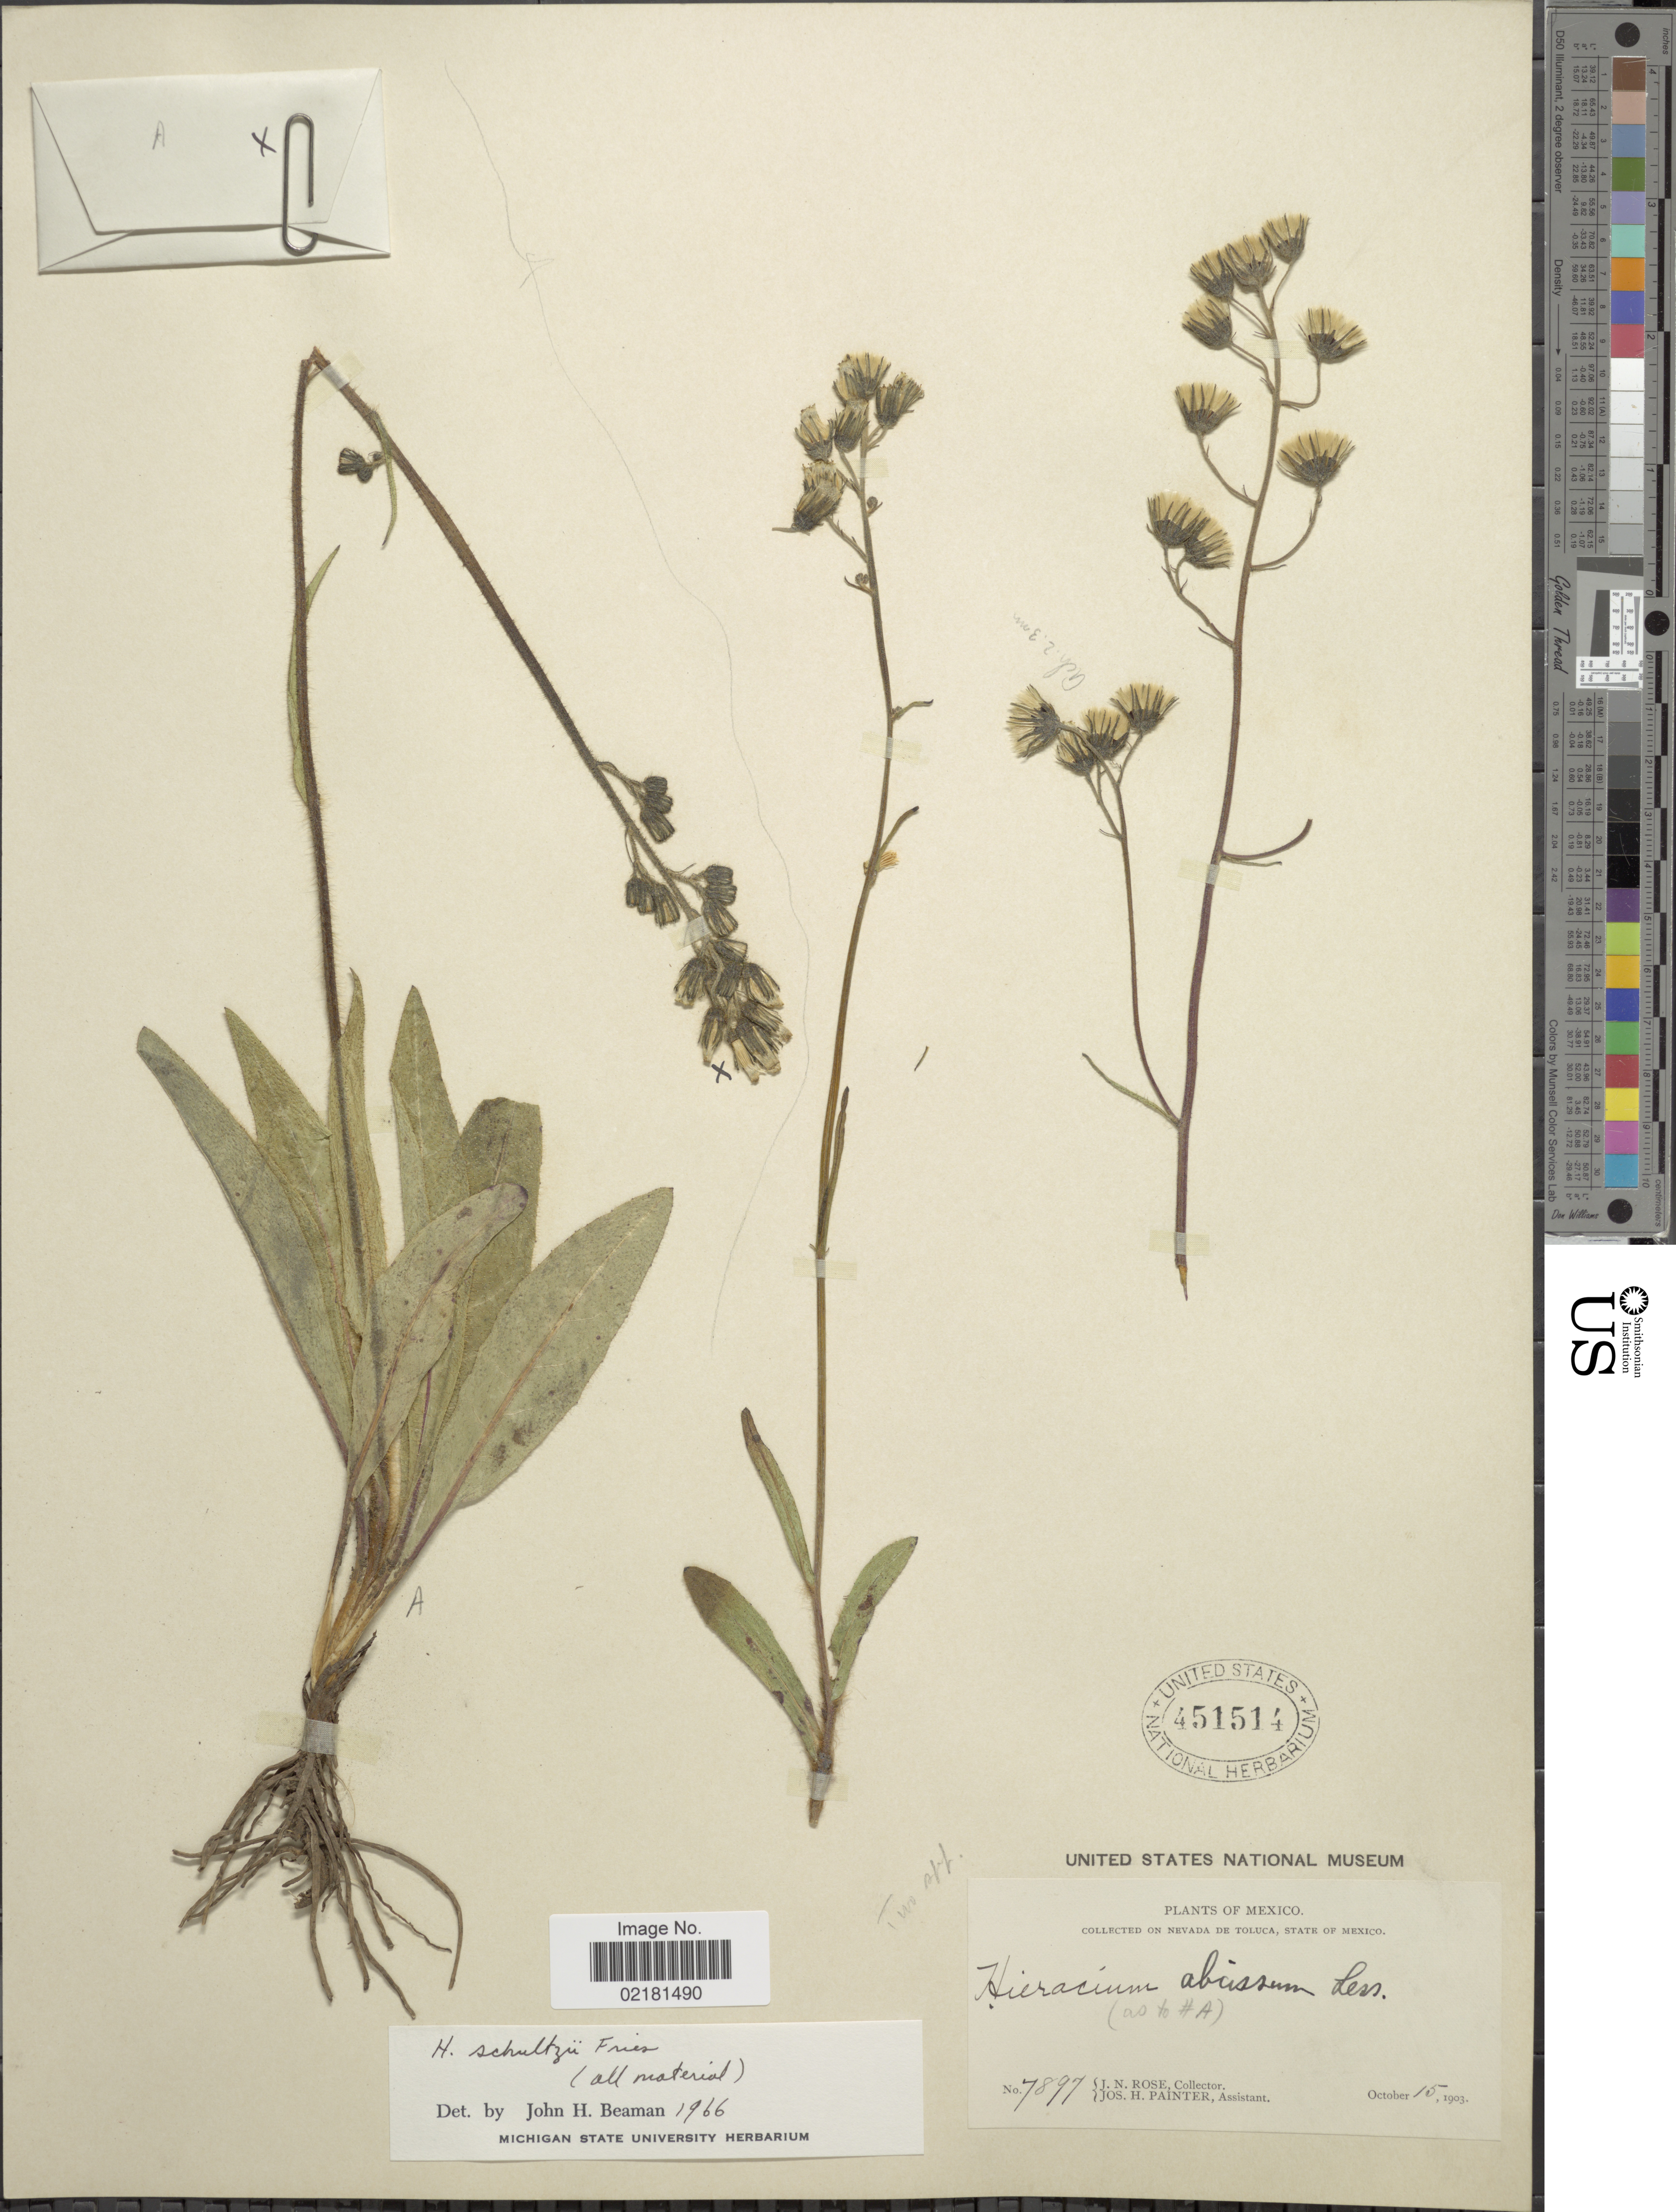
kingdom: Plantae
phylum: Tracheophyta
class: Magnoliopsida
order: Asterales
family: Asteraceae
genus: Hieracium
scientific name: Hieracium schultzii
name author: Fr.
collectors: J. N. Rose & J. H. Painter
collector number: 7897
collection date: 1903-10-15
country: Mexico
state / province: México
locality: On Nevada de Toluca.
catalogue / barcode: US 451514